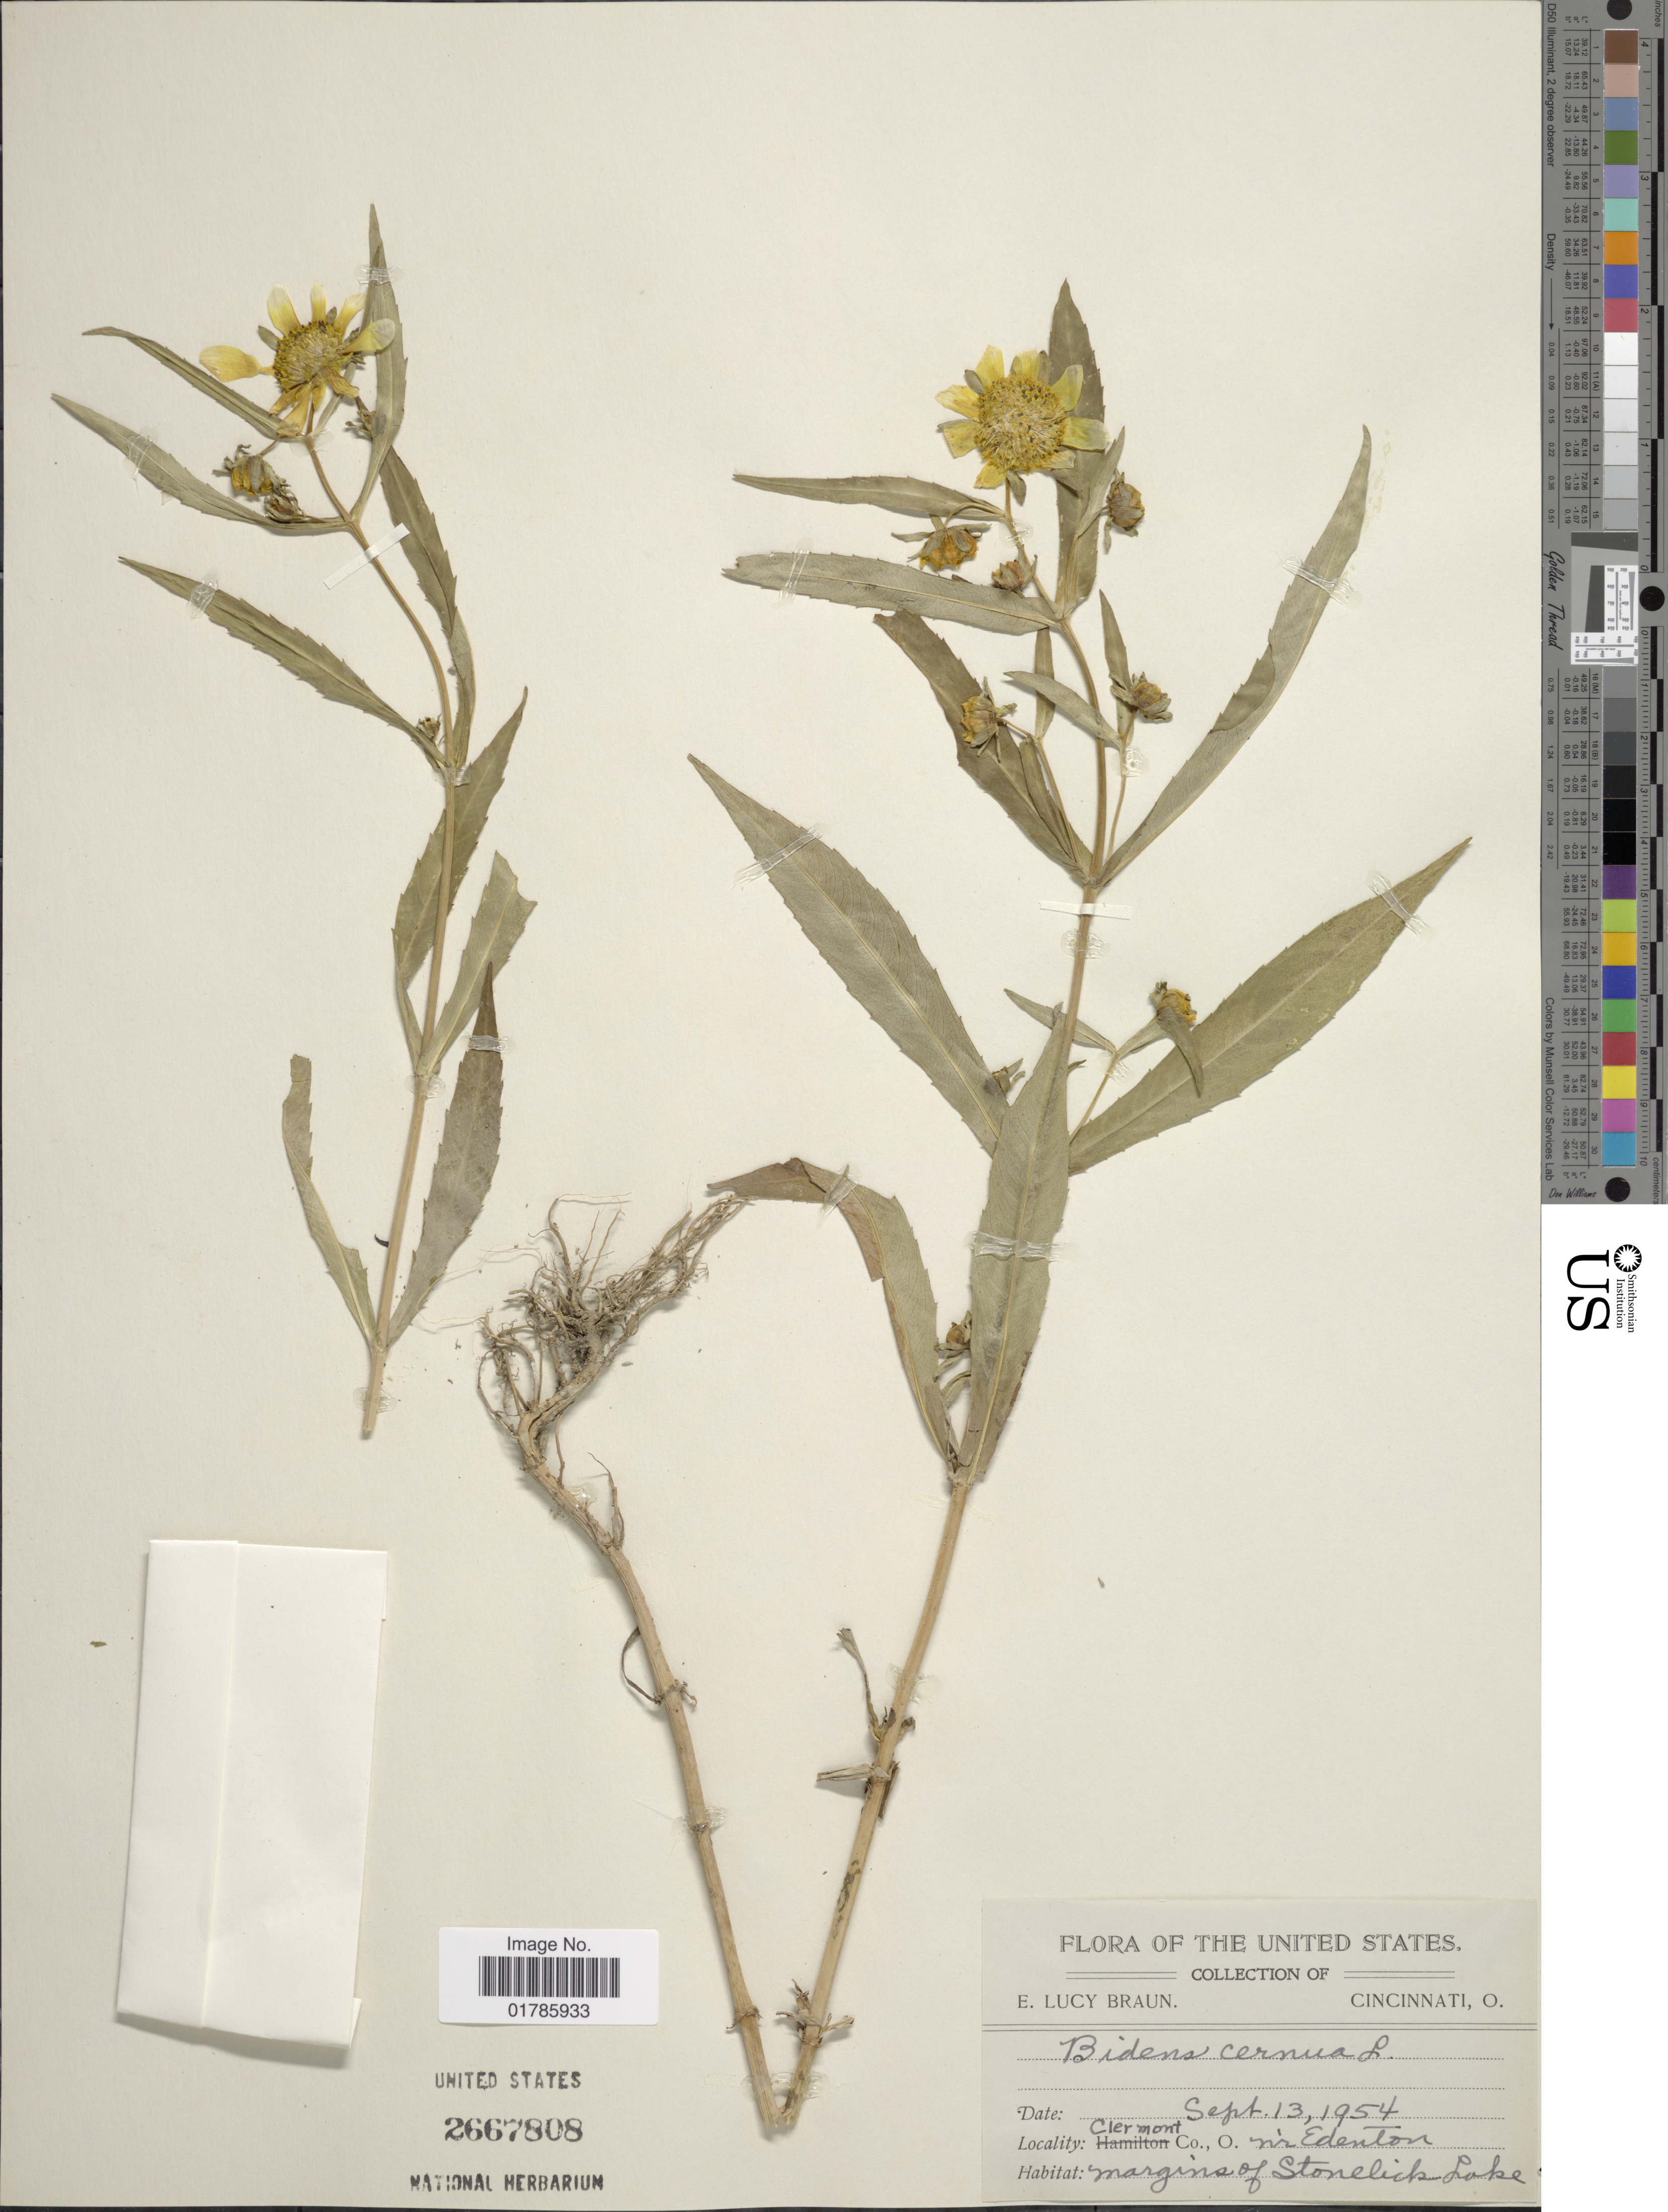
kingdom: Plantae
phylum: Tracheophyta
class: Magnoliopsida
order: Asterales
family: Asteraceae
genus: Bidens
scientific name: Bidens cernua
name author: L.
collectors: E. L. Braun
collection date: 1954-09-13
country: United States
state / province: Ohio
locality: Clermont Co., nr Edenton, margins of Stonelicks Lake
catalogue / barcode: US 2667808